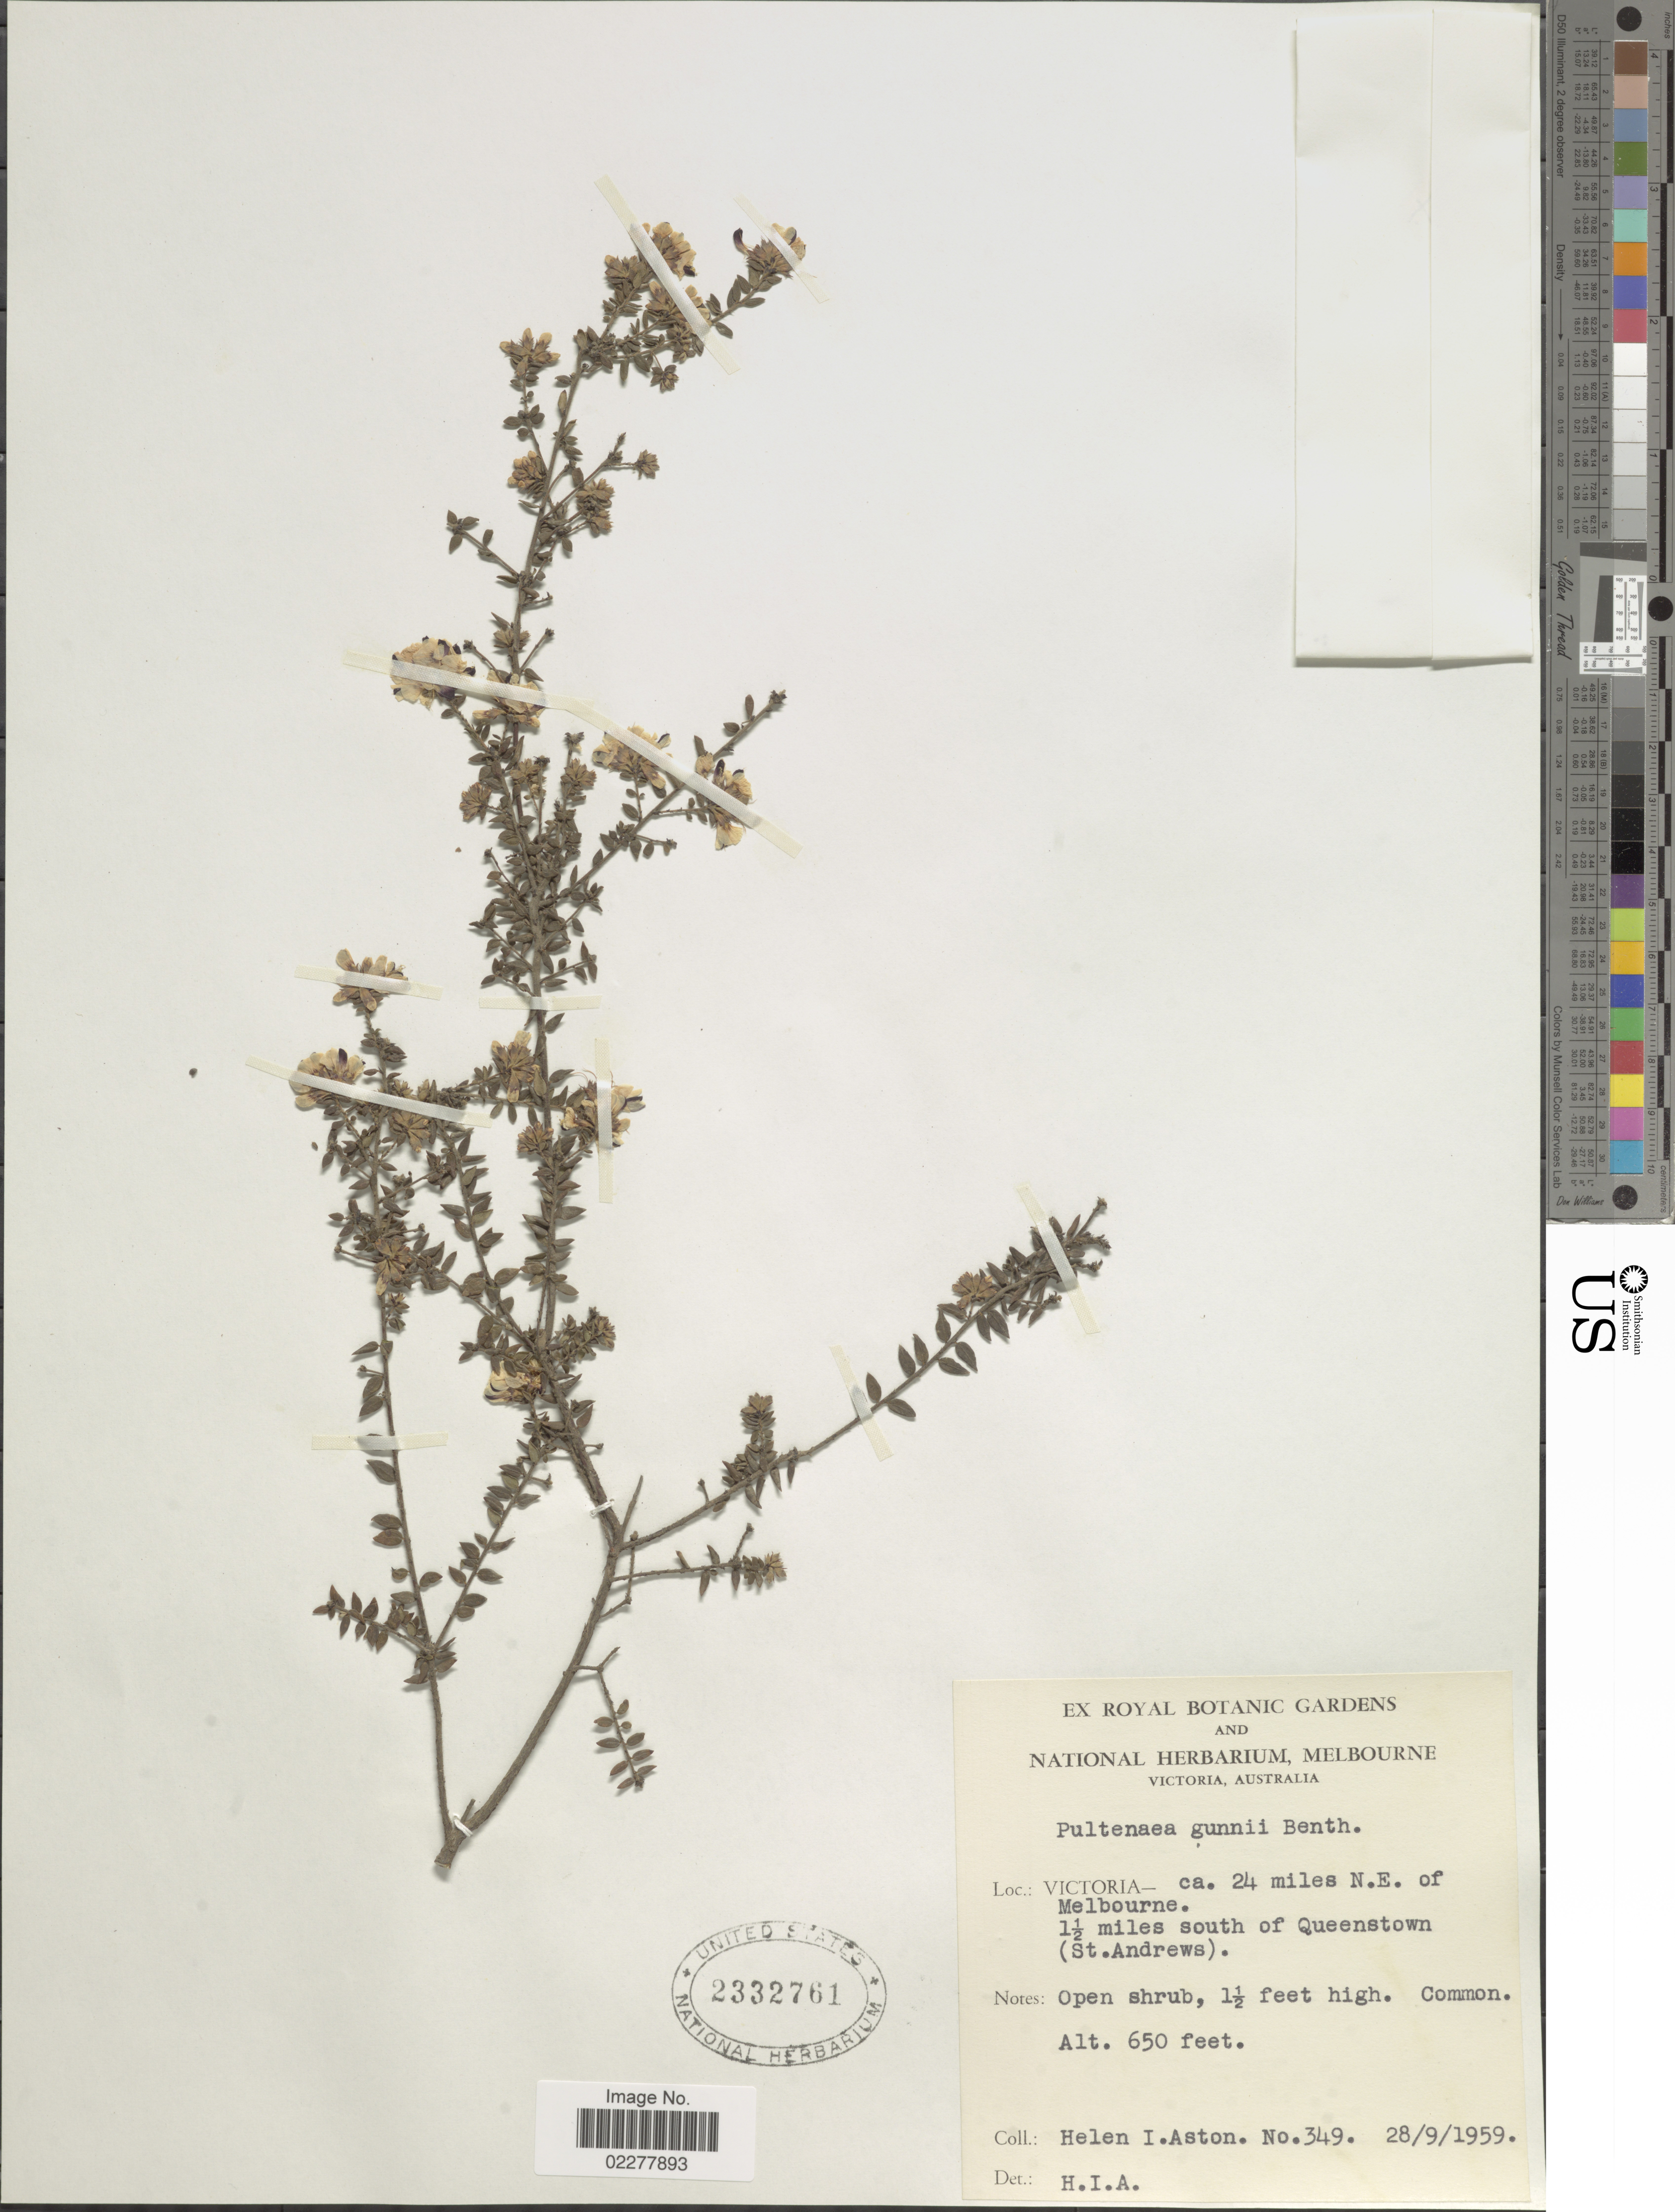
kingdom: Plantae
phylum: Tracheophyta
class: Magnoliopsida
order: Fabales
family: Fabaceae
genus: Pultenaea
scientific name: Pultenaea gunnii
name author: Benth.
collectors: H. I. Aston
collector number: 349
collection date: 1959-09-28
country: Australia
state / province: Victoria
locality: Victoria - ca. 24 miles N.E. of Melbourne. 1 1/2 miles south of Queenstown (St. Andrews)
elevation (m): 198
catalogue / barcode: US 2332761